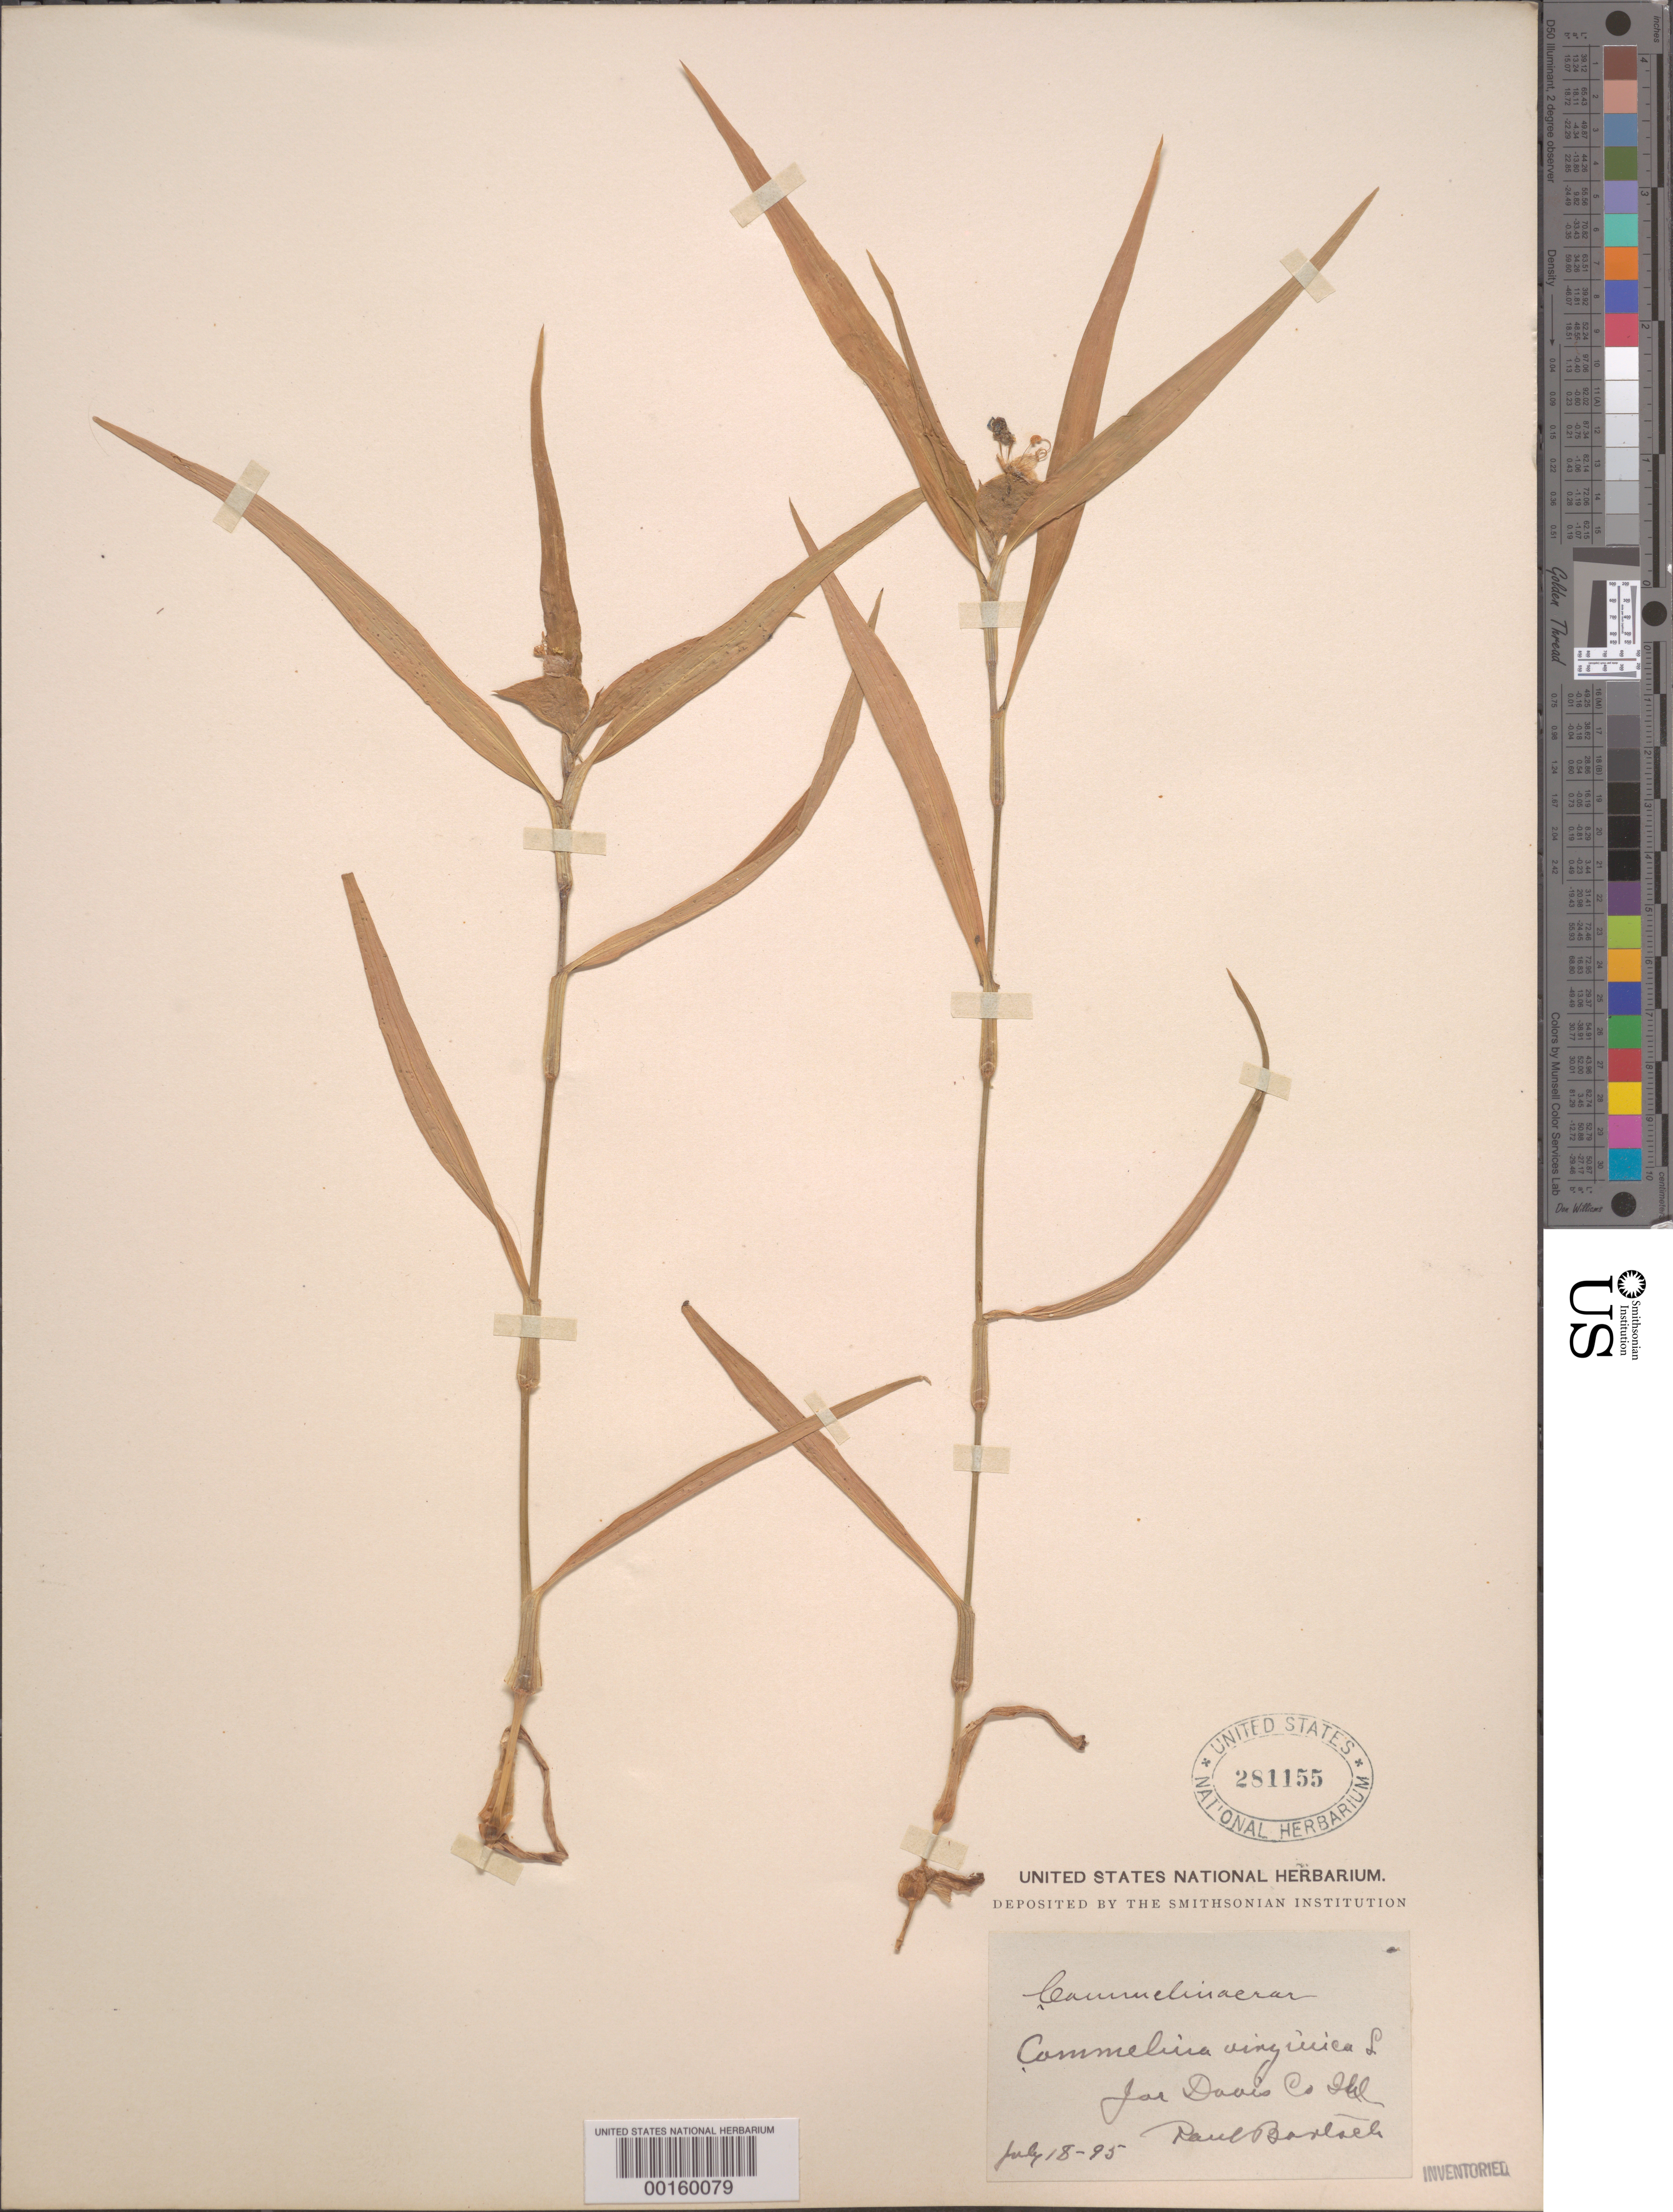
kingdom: Plantae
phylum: Tracheophyta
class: Liliopsida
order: Commelinales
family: Commelinaceae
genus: Commelina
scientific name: Commelina erecta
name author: L.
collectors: P. Bartsch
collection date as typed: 18 Jul 1895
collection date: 1895-07-18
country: United States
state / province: Illinois (?)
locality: Davis co. (?). [state: iowa not illinois?]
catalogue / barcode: US 281155